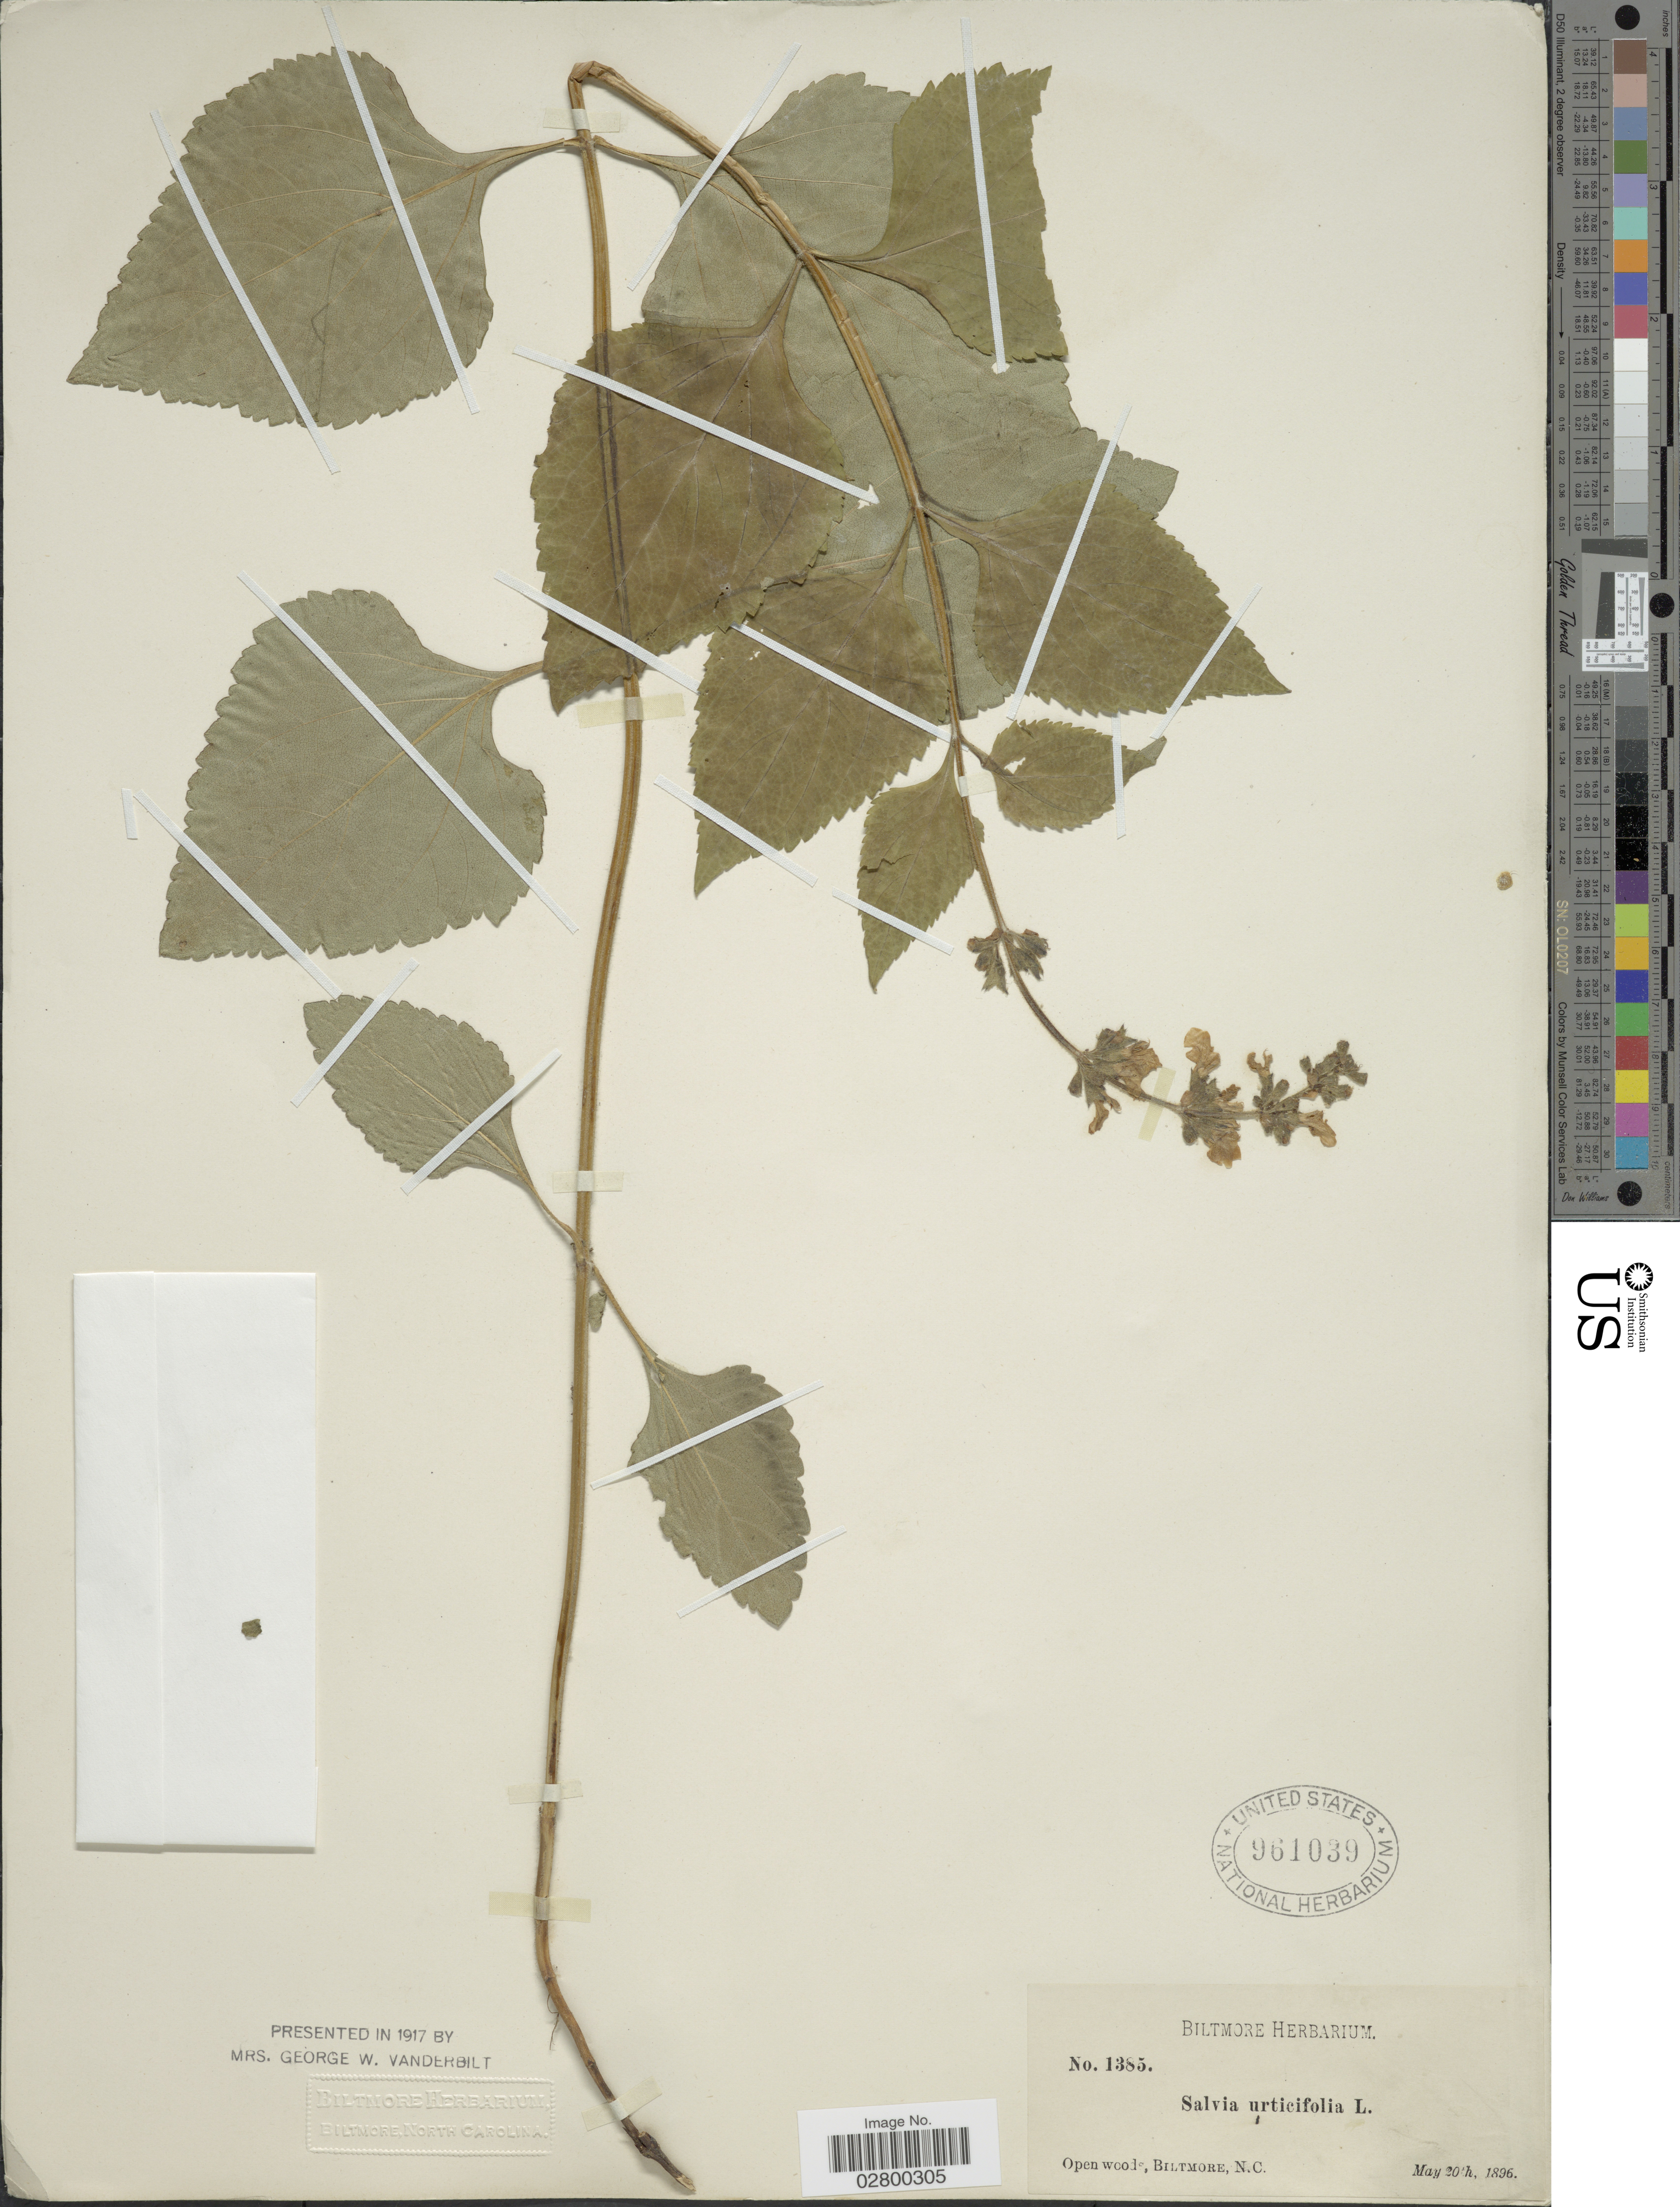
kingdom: Plantae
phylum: Tracheophyta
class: Magnoliopsida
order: Lamiales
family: Lamiaceae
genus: Salvia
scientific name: Salvia urticifolia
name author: L.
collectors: ex herb. Biltmore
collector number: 1385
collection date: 1896-05-20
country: United States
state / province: North Carolina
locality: Open woods, Biltmore, N.C.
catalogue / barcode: US 961039